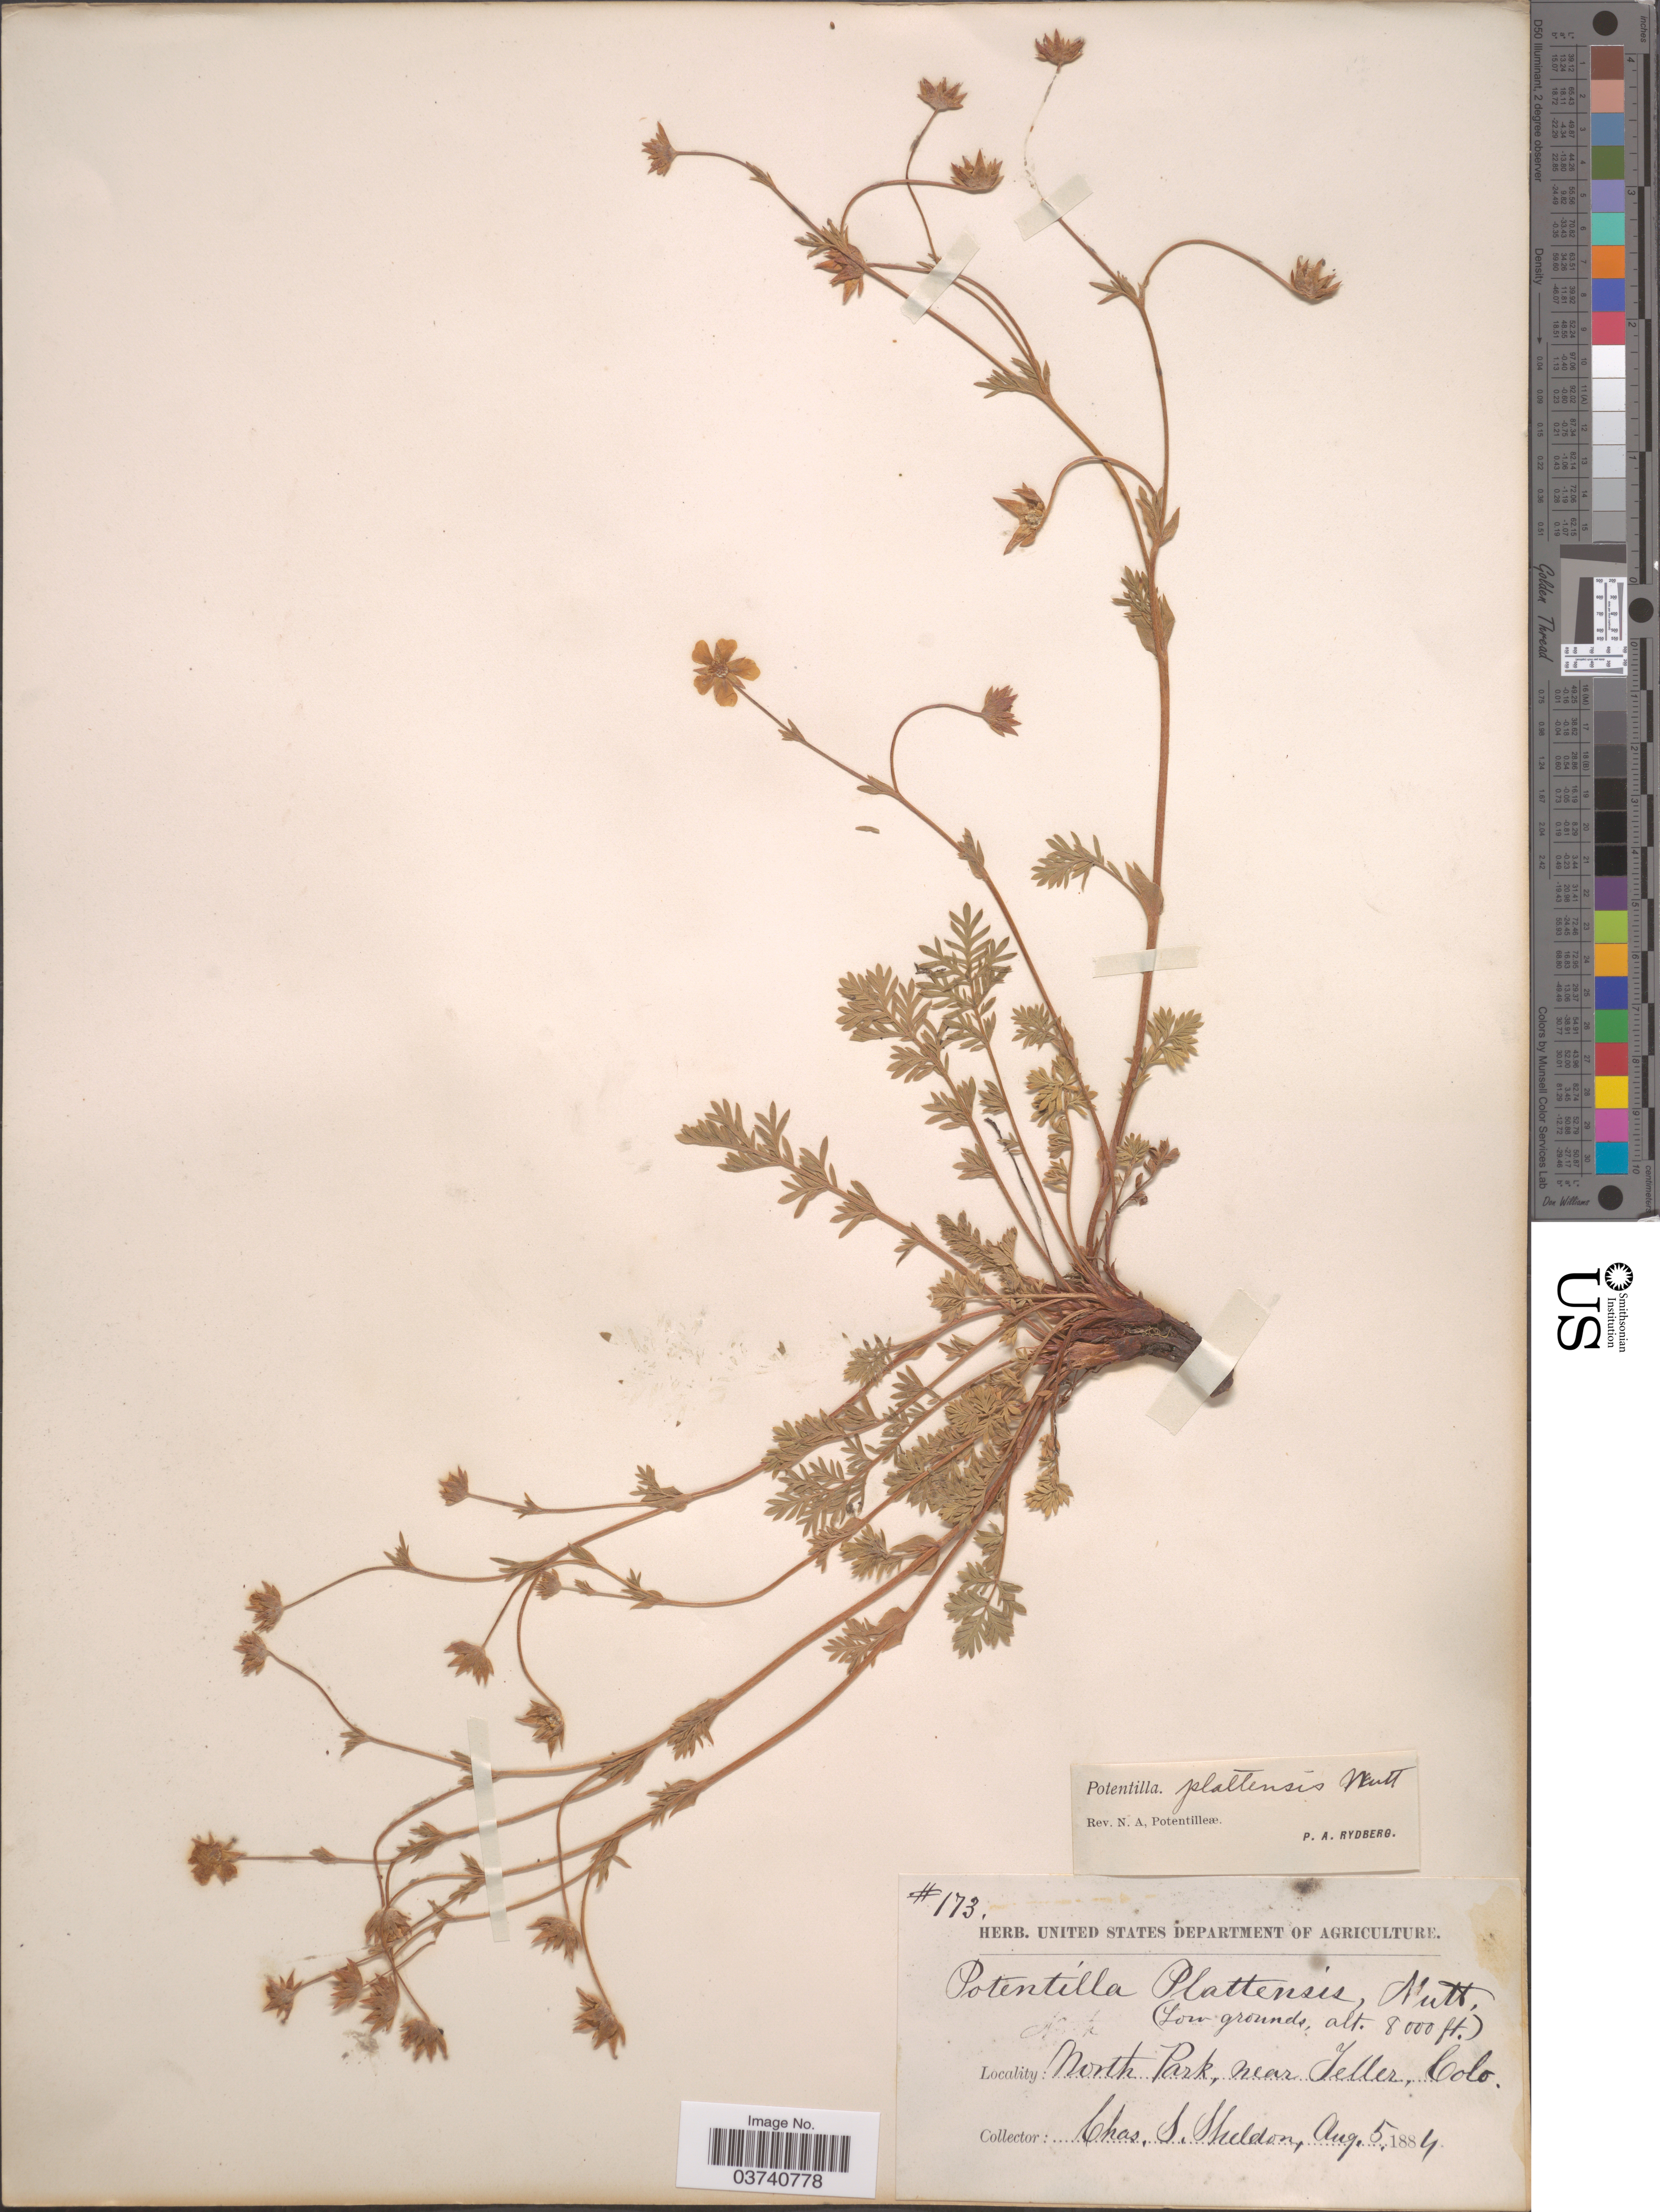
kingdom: Plantae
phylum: Tracheophyta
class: Magnoliopsida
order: Rosales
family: Rosaceae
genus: Potentilla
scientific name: Potentilla plattensis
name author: Nutt.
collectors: C. S. Sheldon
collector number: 173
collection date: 1884-08-05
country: United States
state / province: Colorado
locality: North Park, near Teller.